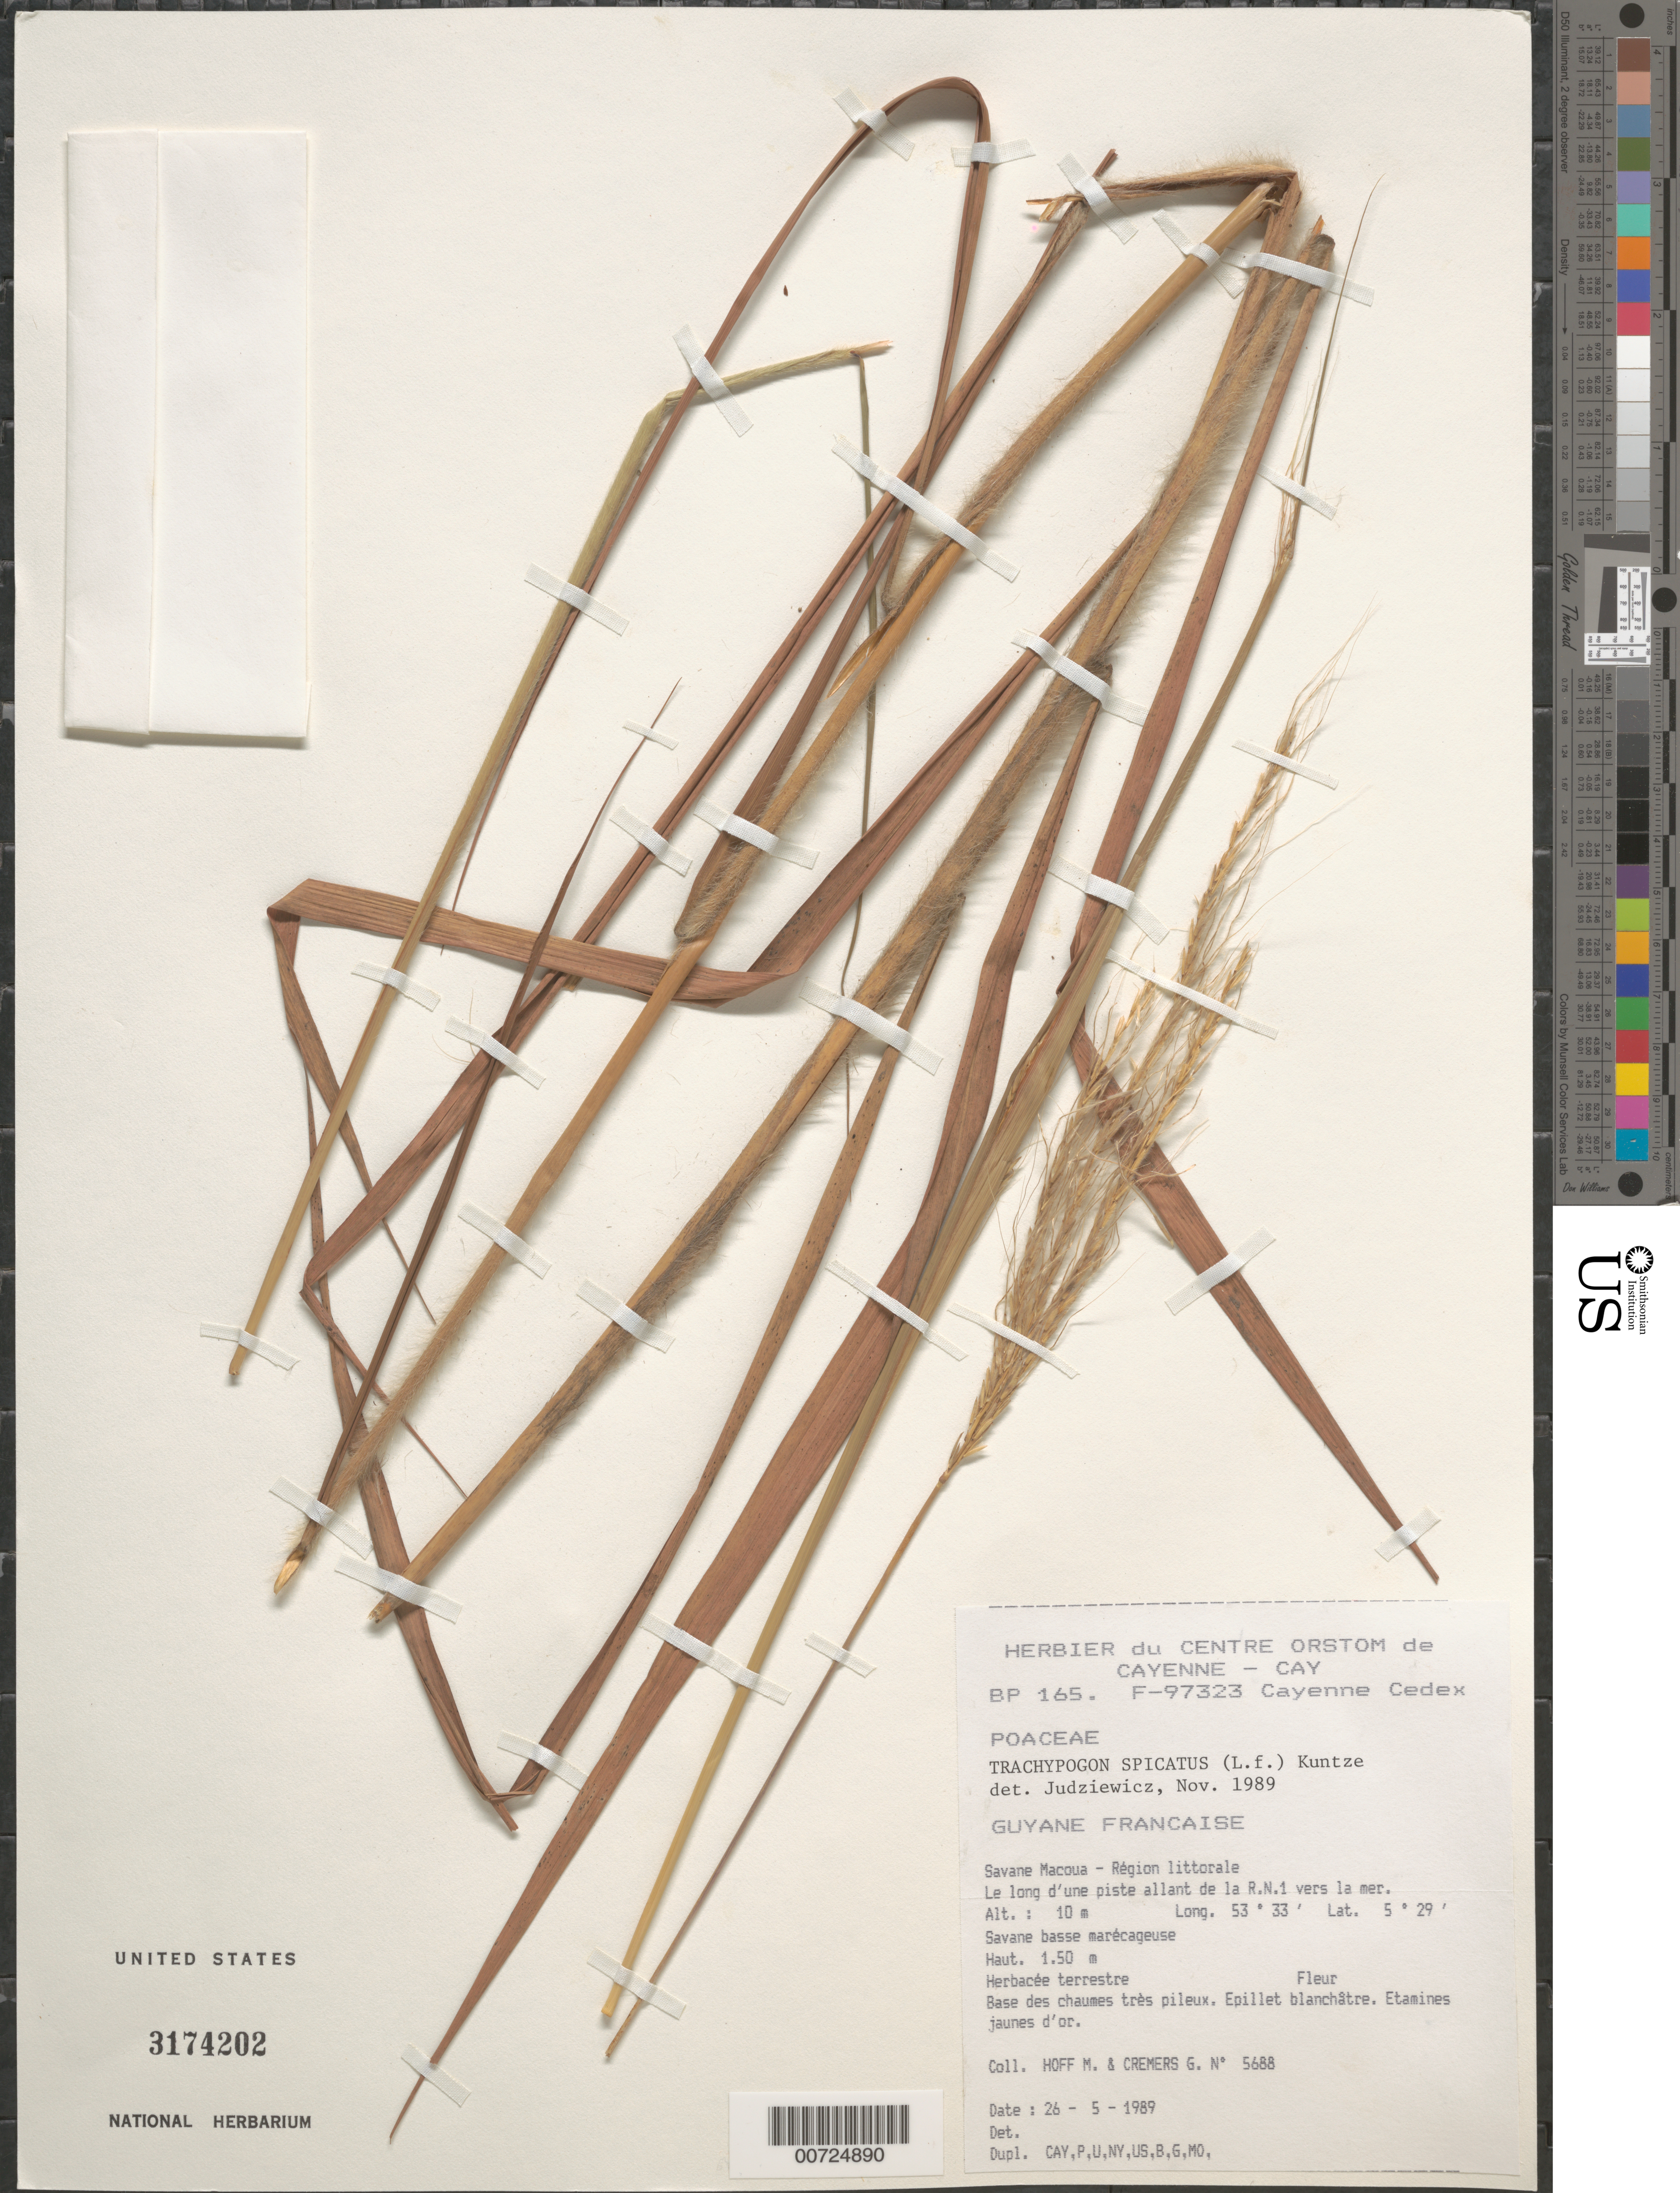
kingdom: Plantae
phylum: Tracheophyta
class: Liliopsida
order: Poales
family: Poaceae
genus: Trachypogon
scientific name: Trachypogon spicatus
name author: (L. f.) Kuntze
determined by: Judziewicz, E. J.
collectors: M. Hoff & G. Cremers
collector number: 5688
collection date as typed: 26-May-89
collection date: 1989-05-26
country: French Guiana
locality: Savane Macoua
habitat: Low marshy savanna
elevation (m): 10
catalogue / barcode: US 3174202